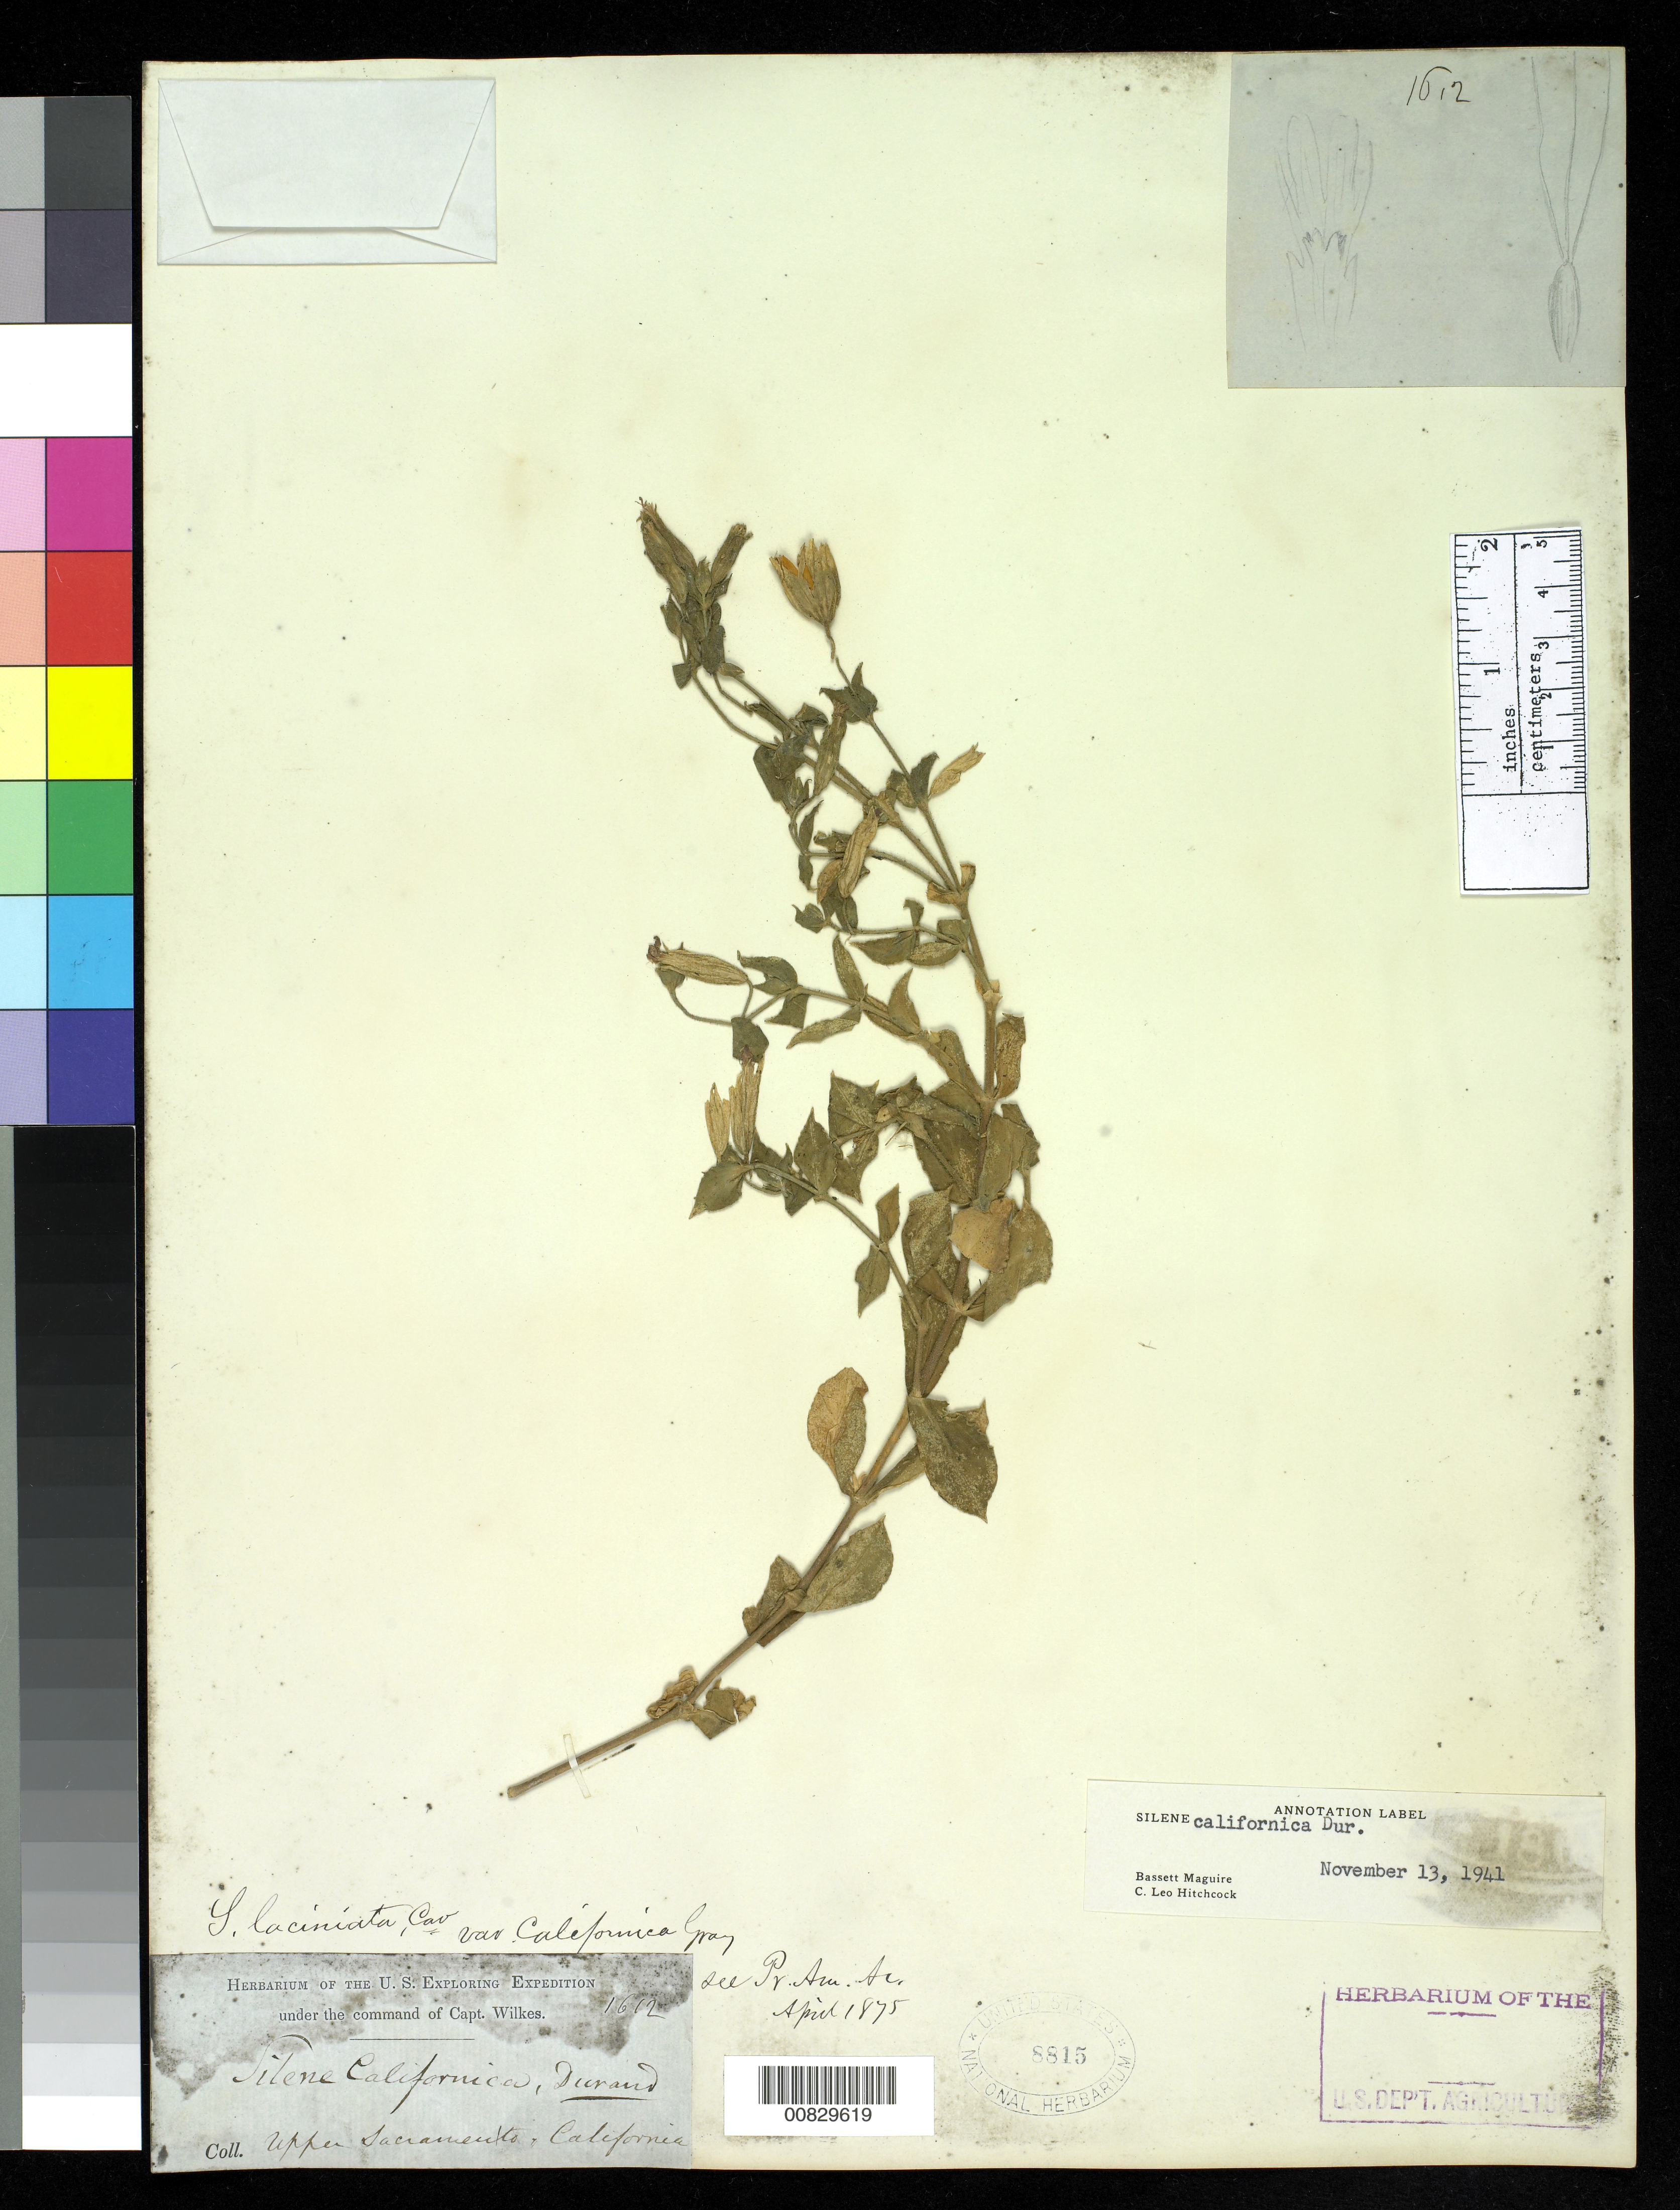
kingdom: Plantae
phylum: Tracheophyta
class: Magnoliopsida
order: Caryophyllales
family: Caryophyllaceae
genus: Silene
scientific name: Silene californica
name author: Durand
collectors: Wilkes Explor. Exped.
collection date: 1838/1842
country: United States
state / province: California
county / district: Sacramento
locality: Upper Sacramento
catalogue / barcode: US 8815